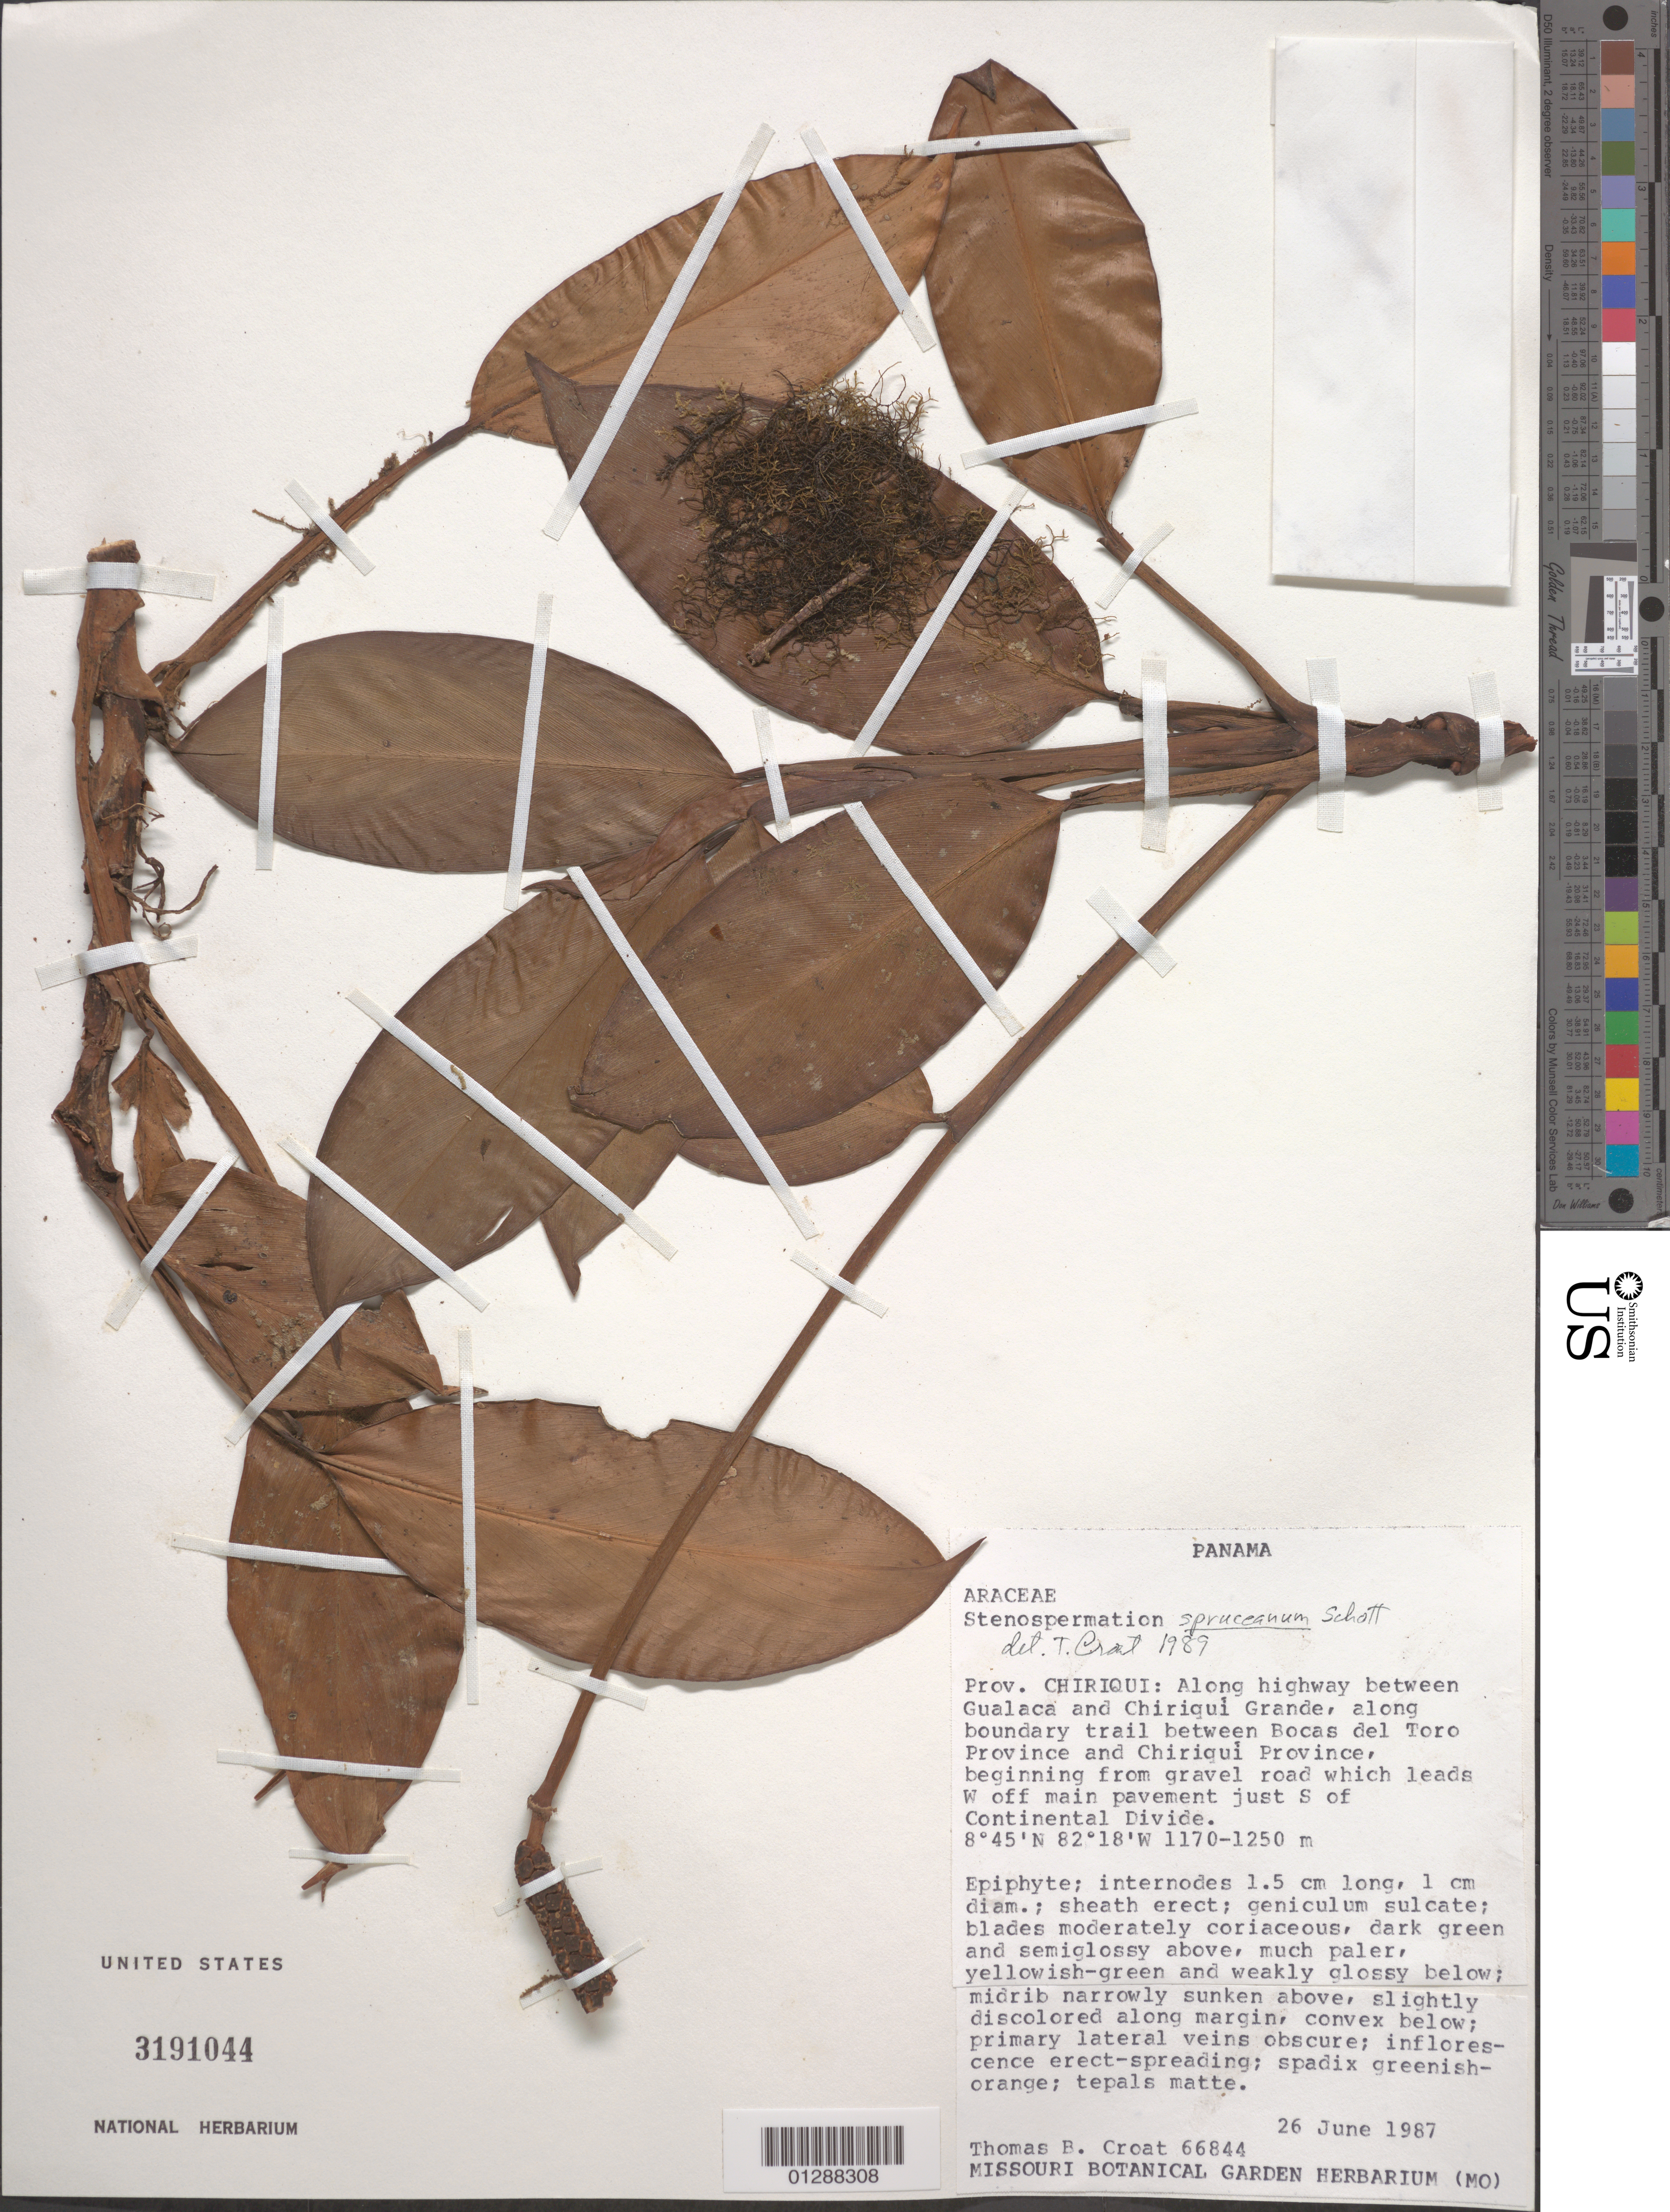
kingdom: Plantae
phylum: Tracheophyta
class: Liliopsida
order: Alismatales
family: Araceae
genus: Stenospermation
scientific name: Stenospermation spruceanum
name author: Schott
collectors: T. B. Croat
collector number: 66844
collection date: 1987-06-26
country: Panama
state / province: Chiriqui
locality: Along highway between Gualaca and Chiriqui Grande, along boundary trail between Bocas del Toro Province and Chiriqui Province, leads W off main pavement just S of Continental Divide.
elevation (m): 1170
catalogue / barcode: US 3191044